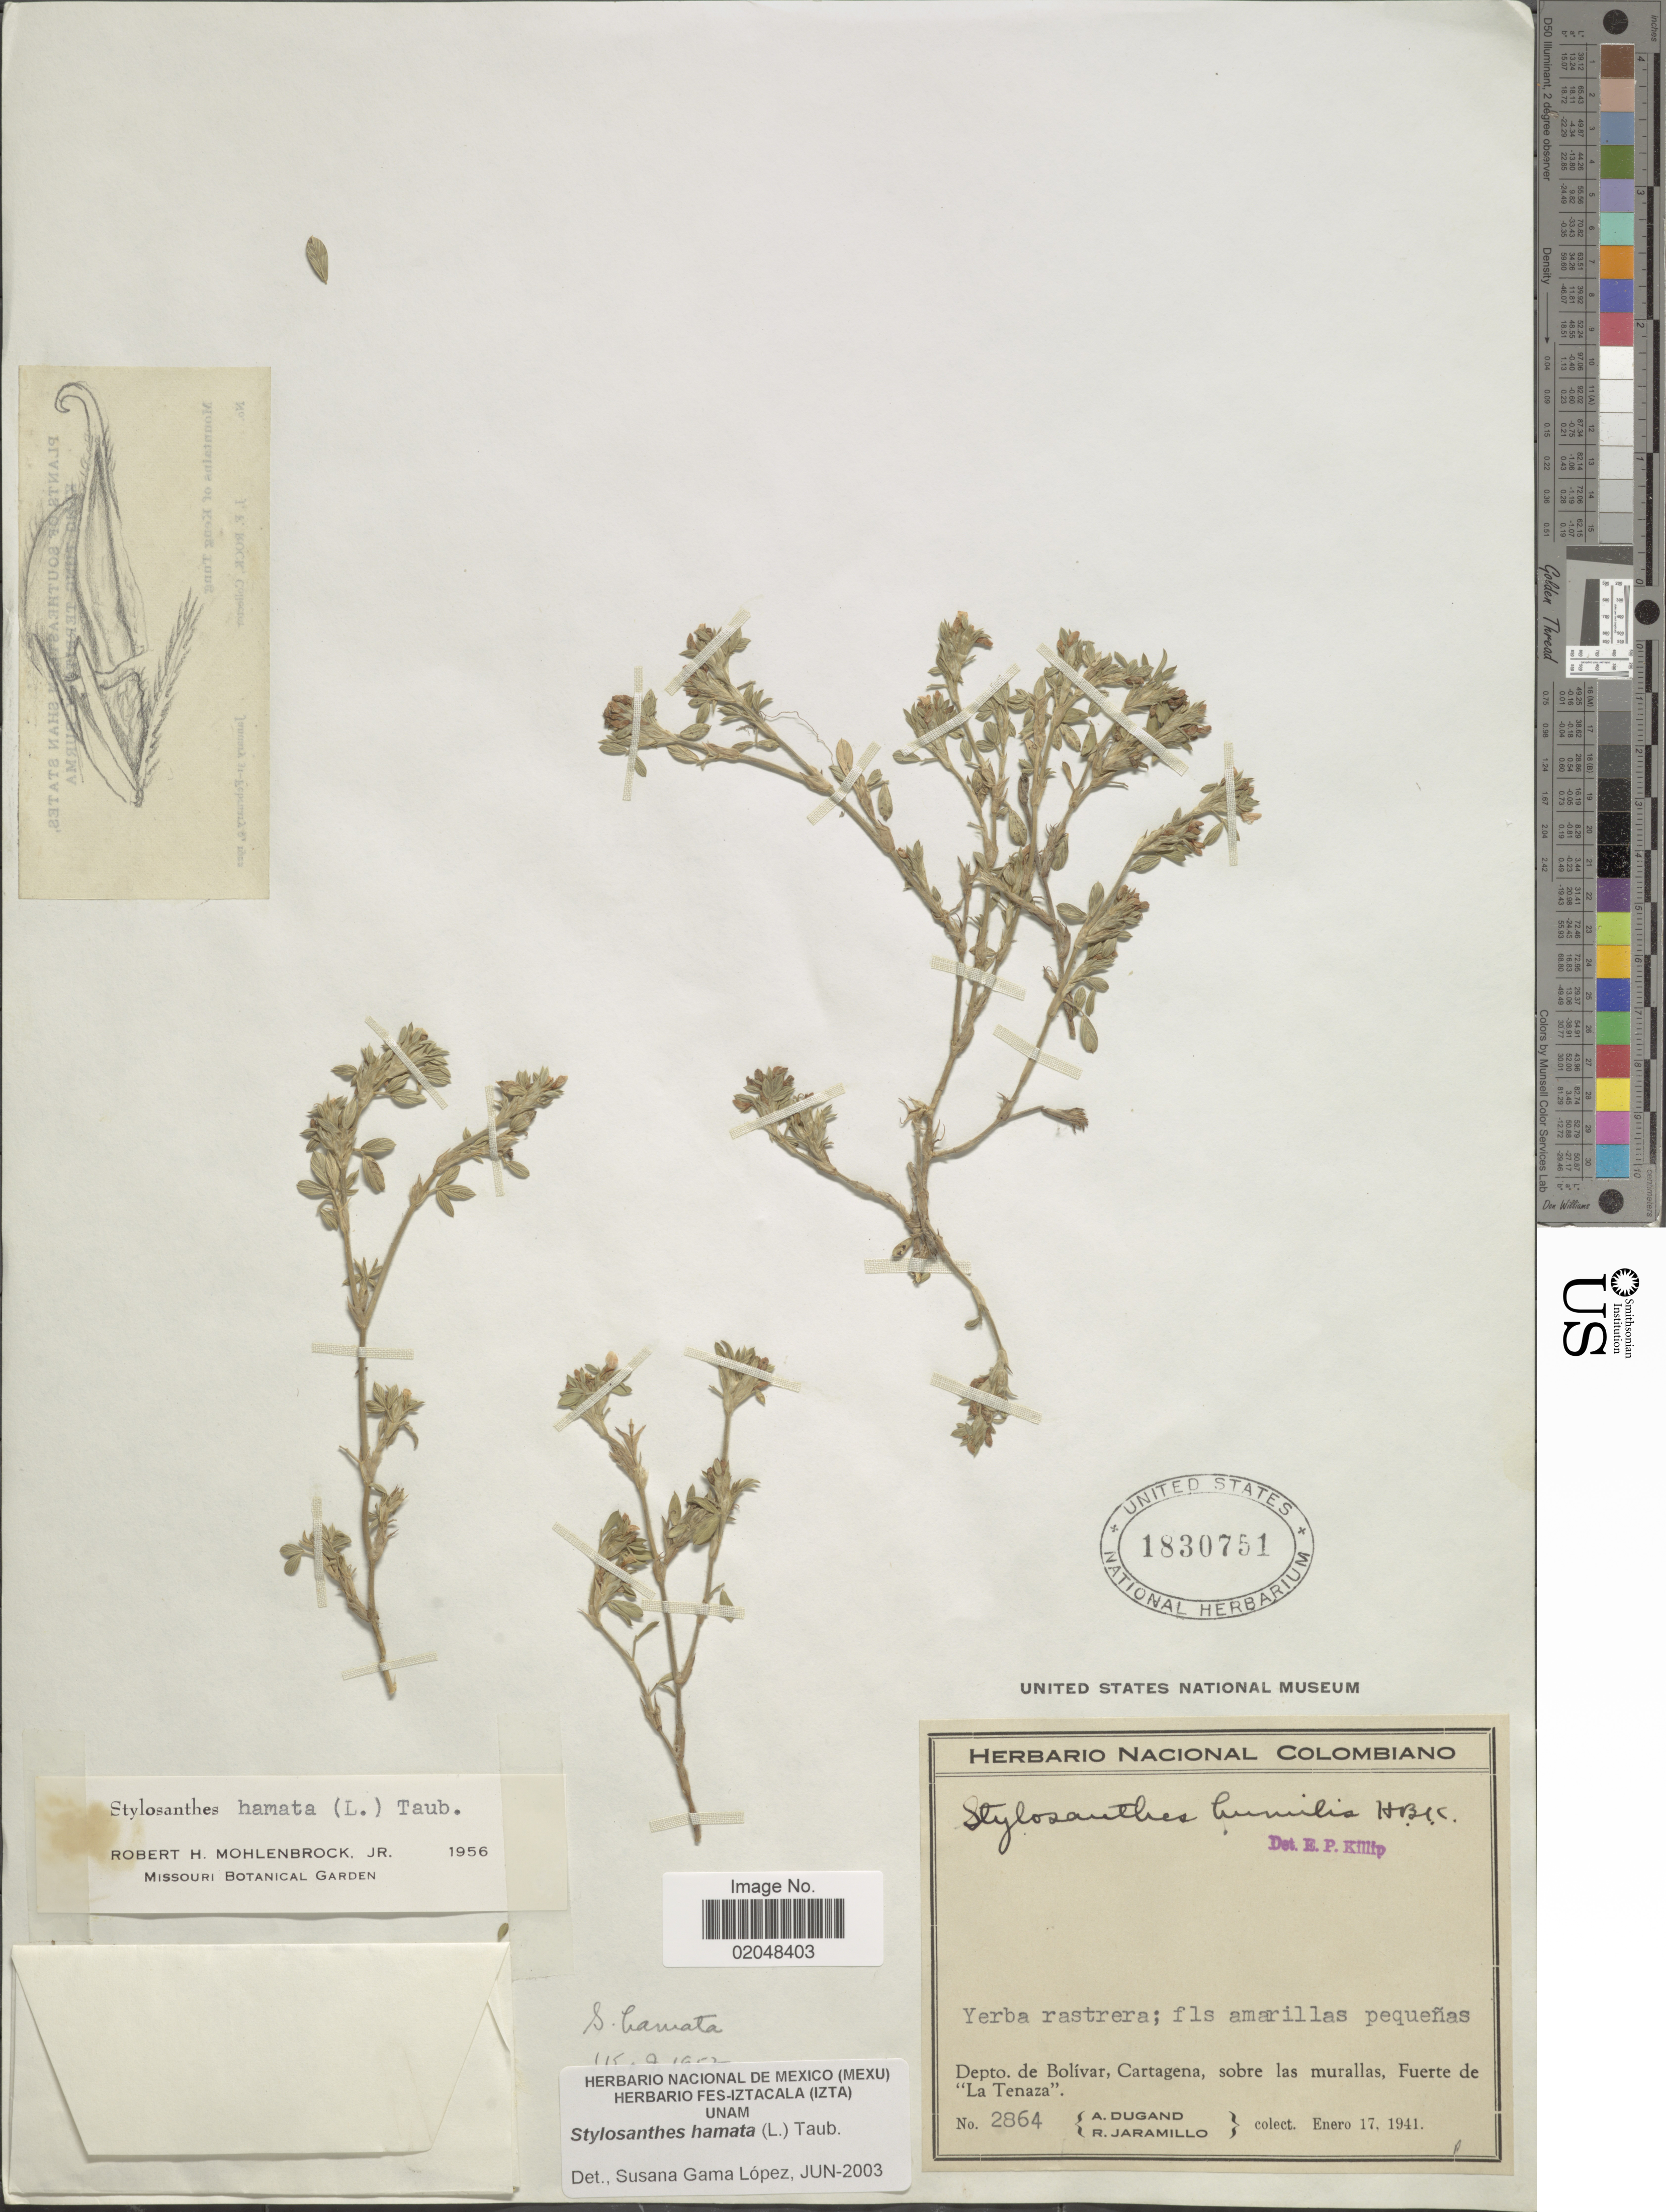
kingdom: Plantae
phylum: Tracheophyta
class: Magnoliopsida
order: Fabales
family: Fabaceae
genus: Stylosanthes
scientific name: Stylosanthes hamata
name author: (L.) Taub.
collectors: A. Dugand & R. Jaramillo M.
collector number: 2864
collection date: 1941-01-17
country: Colombia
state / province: Bolívar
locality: Cartagena, sobre las murallas, Fuerte de "La Tenaza"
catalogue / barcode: US 1830751